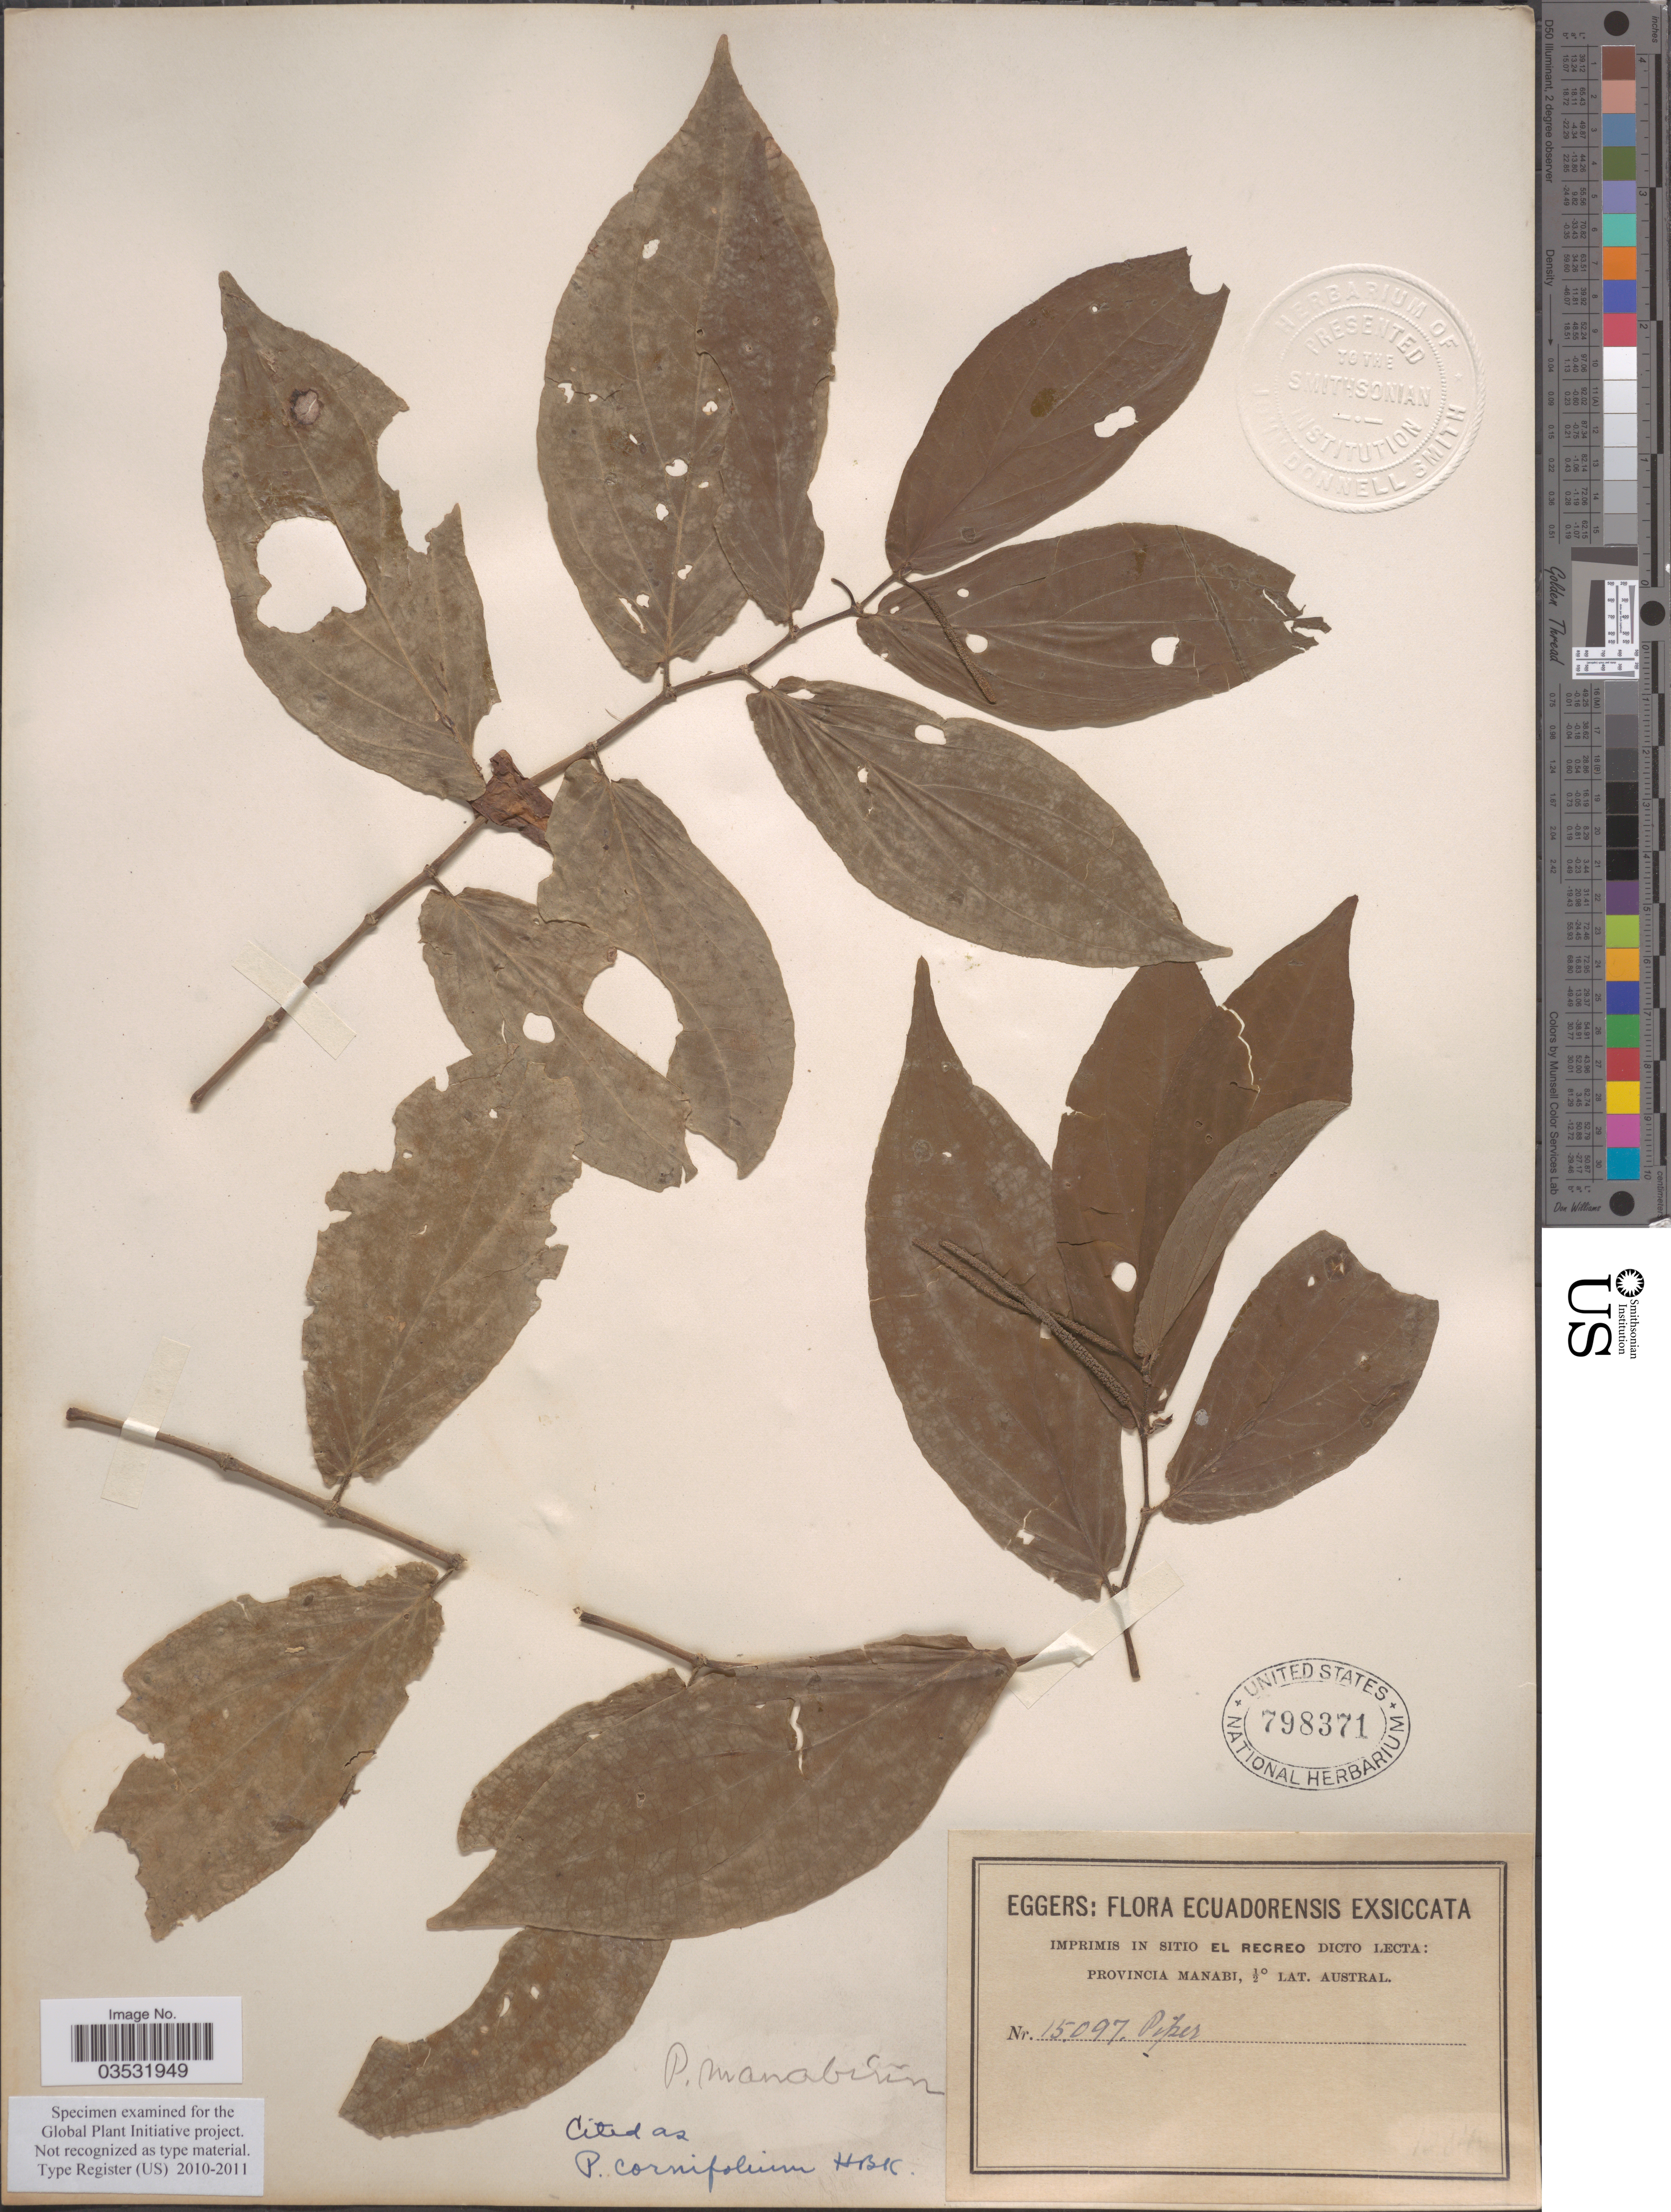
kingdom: Plantae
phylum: Tracheophyta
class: Magnoliopsida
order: Piperales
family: Piperaceae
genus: Piper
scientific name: Piper cornifolium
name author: Kunth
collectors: -. Eggers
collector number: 15097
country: Ecuador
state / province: Manabí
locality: Imprimis in sitio El Recreo.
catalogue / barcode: US 798371